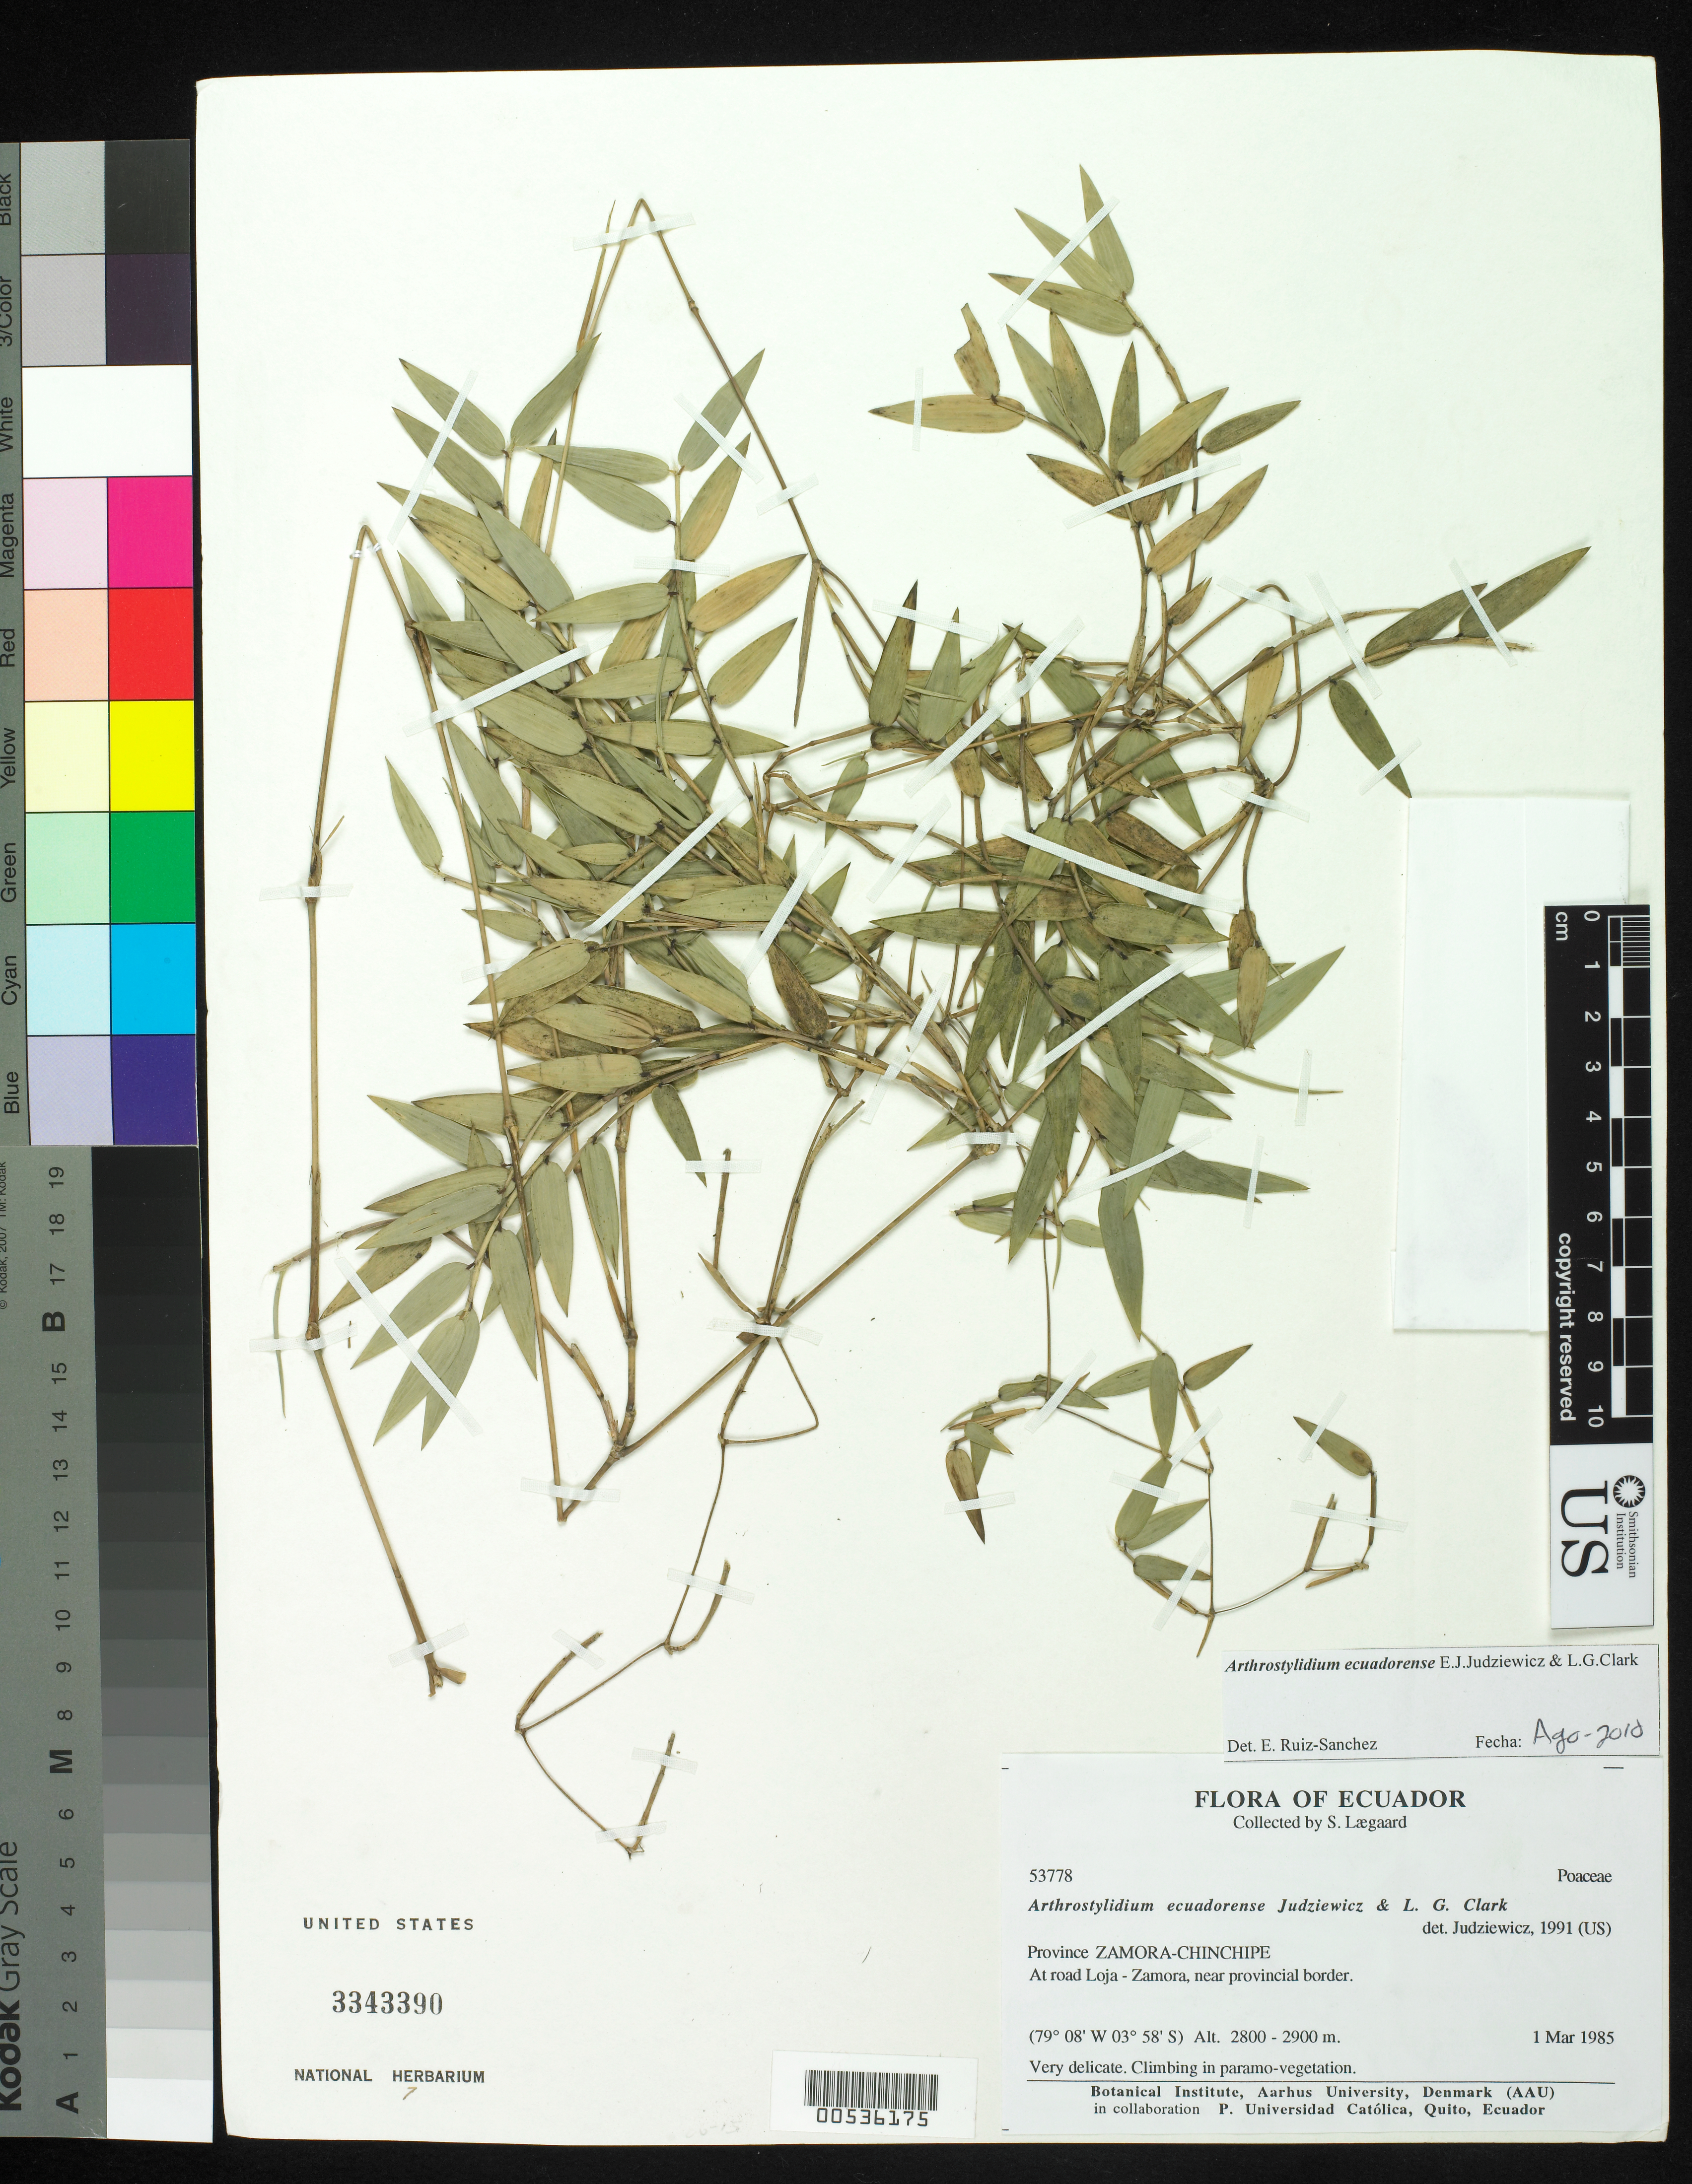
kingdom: Plantae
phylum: Tracheophyta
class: Liliopsida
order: Poales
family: Poaceae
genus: Arthrostylidium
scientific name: Arthrostylidium ecuadorense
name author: Judz. & L.G. Clark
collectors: S. Lægaard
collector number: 53778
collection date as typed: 01 Mar 1985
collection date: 1985-03-01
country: Ecuador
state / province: Zamora-Chinchipe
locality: Road to Loja-Zamora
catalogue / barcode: US 3343390